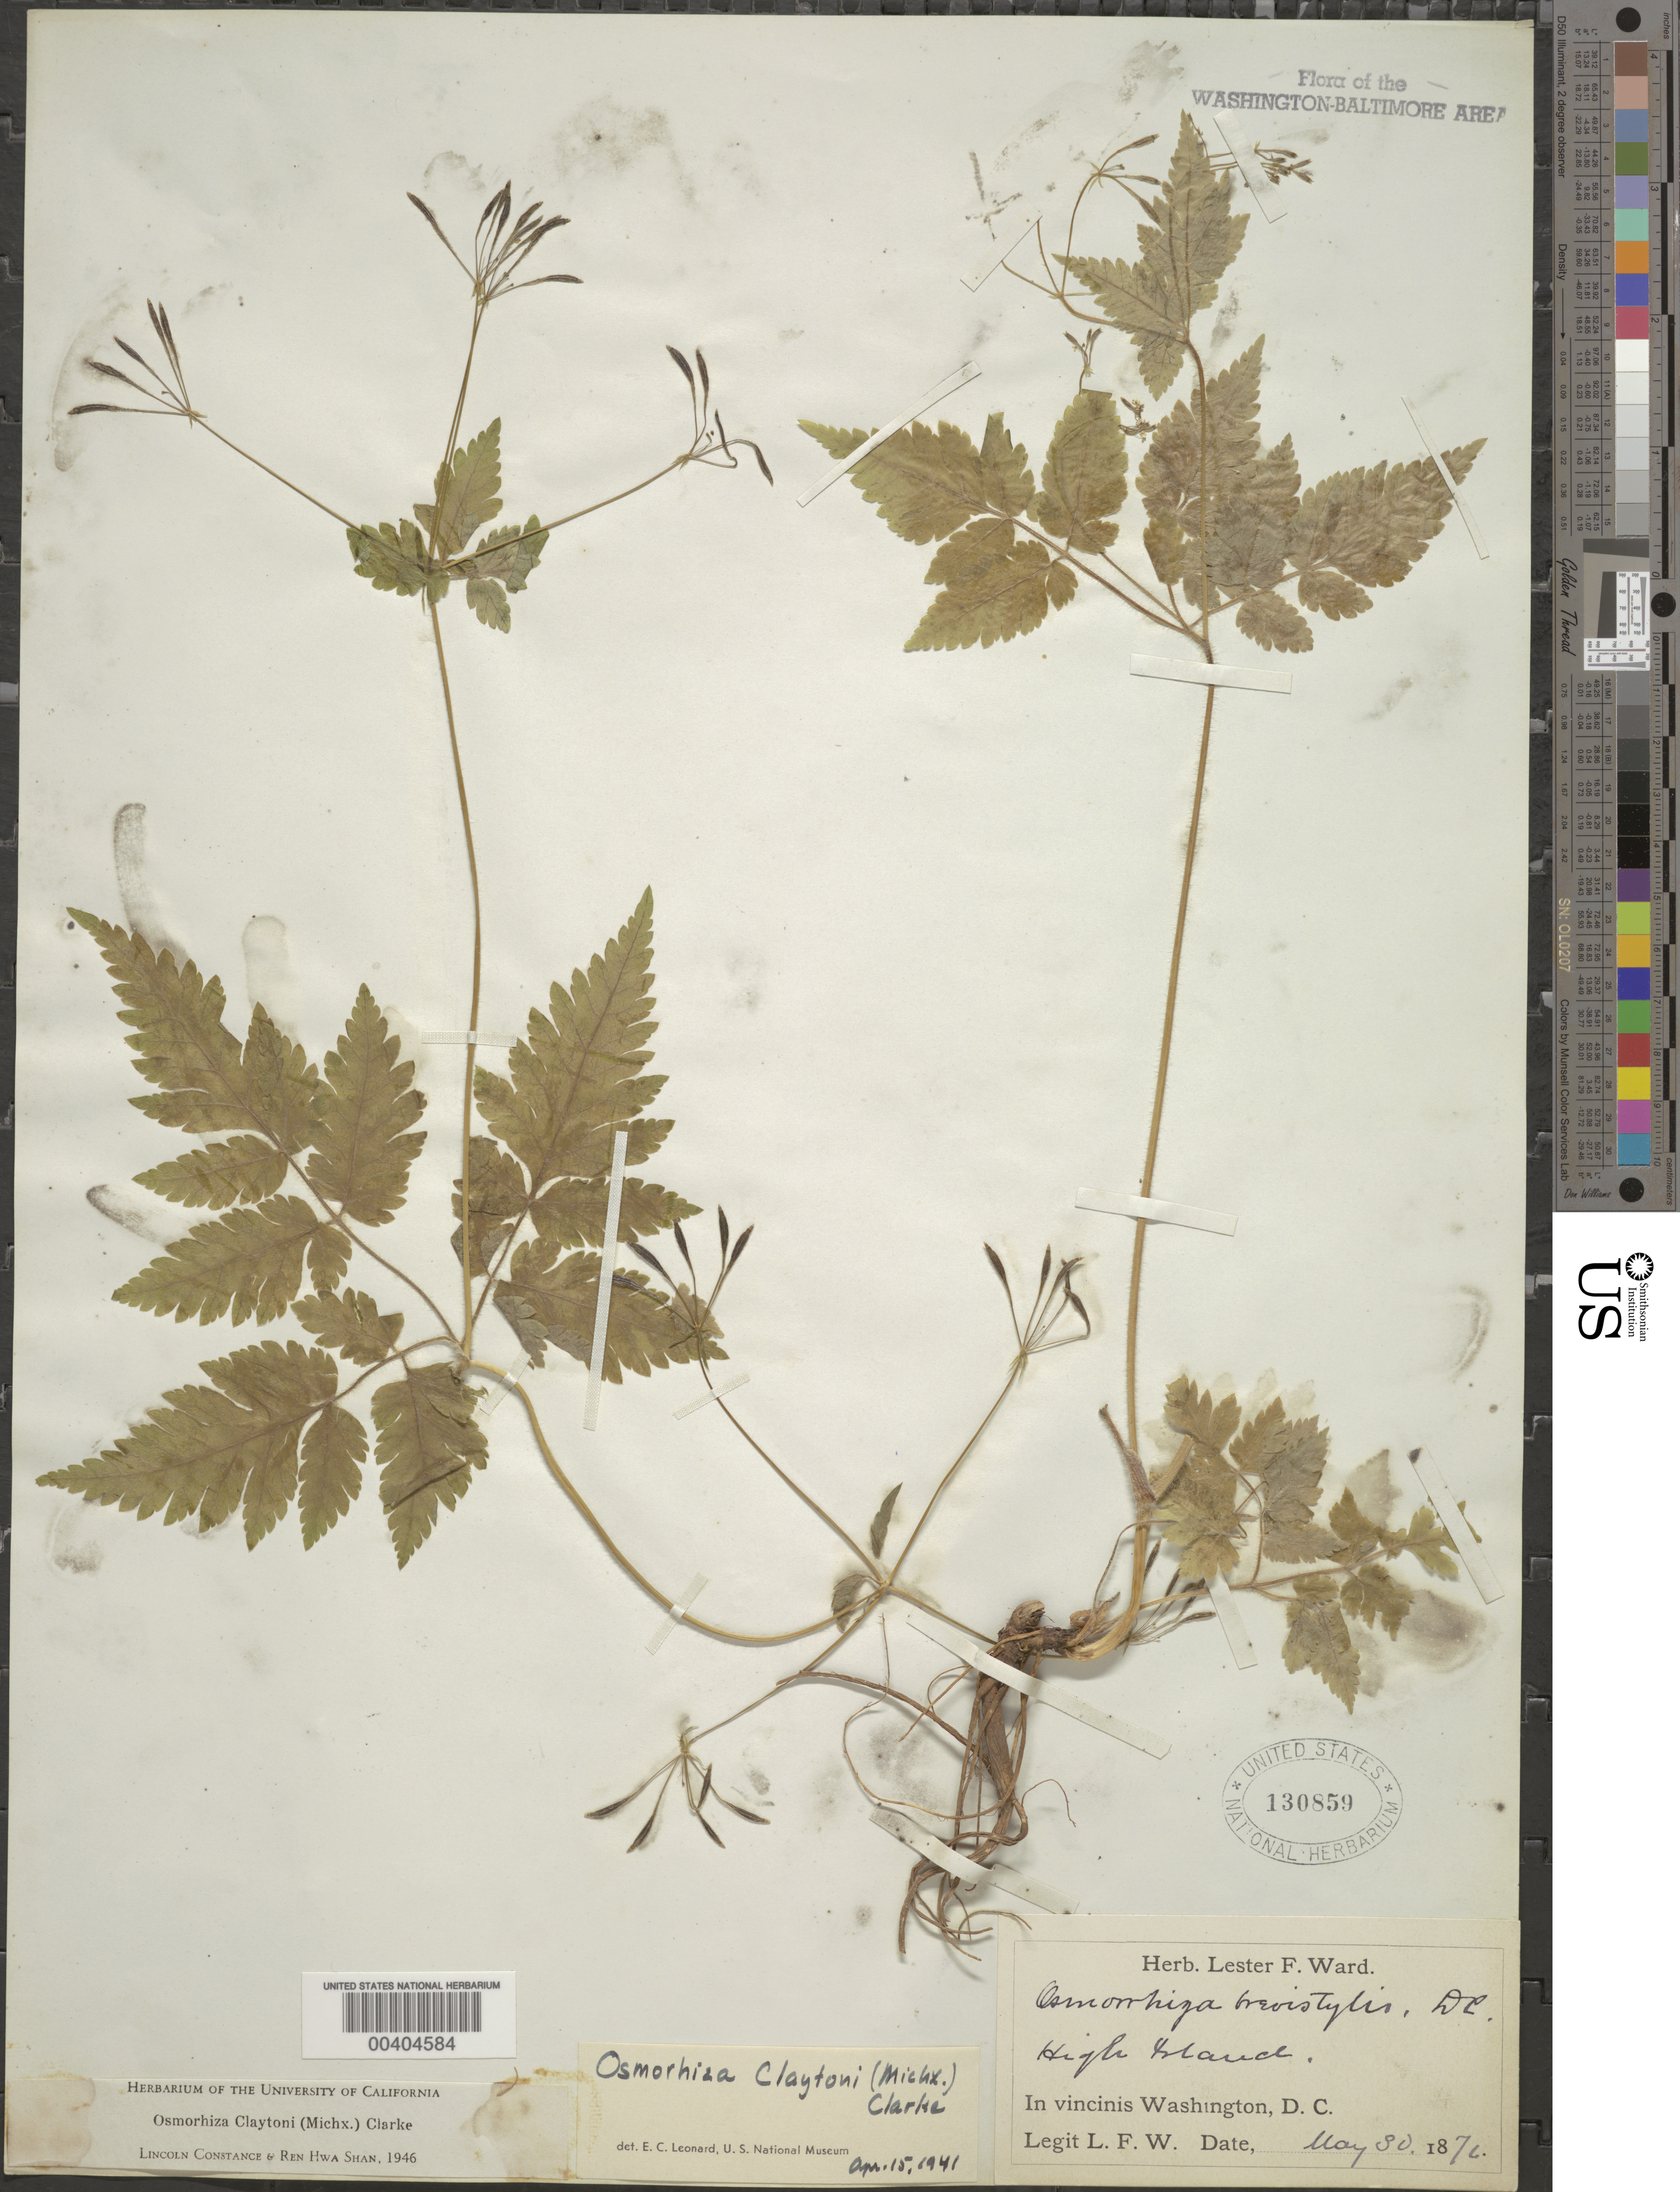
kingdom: Plantae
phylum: Tracheophyta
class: Magnoliopsida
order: Apiales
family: Apiaceae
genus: Osmorhiza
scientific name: Osmorhiza claytonii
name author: (Michx.) C.B. Clarke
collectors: L. F. Ward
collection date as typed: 30 May 1876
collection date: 1876-05-30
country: United States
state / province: Maryland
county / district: Montgomery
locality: High Island C. & O. Canal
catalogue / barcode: US 130859